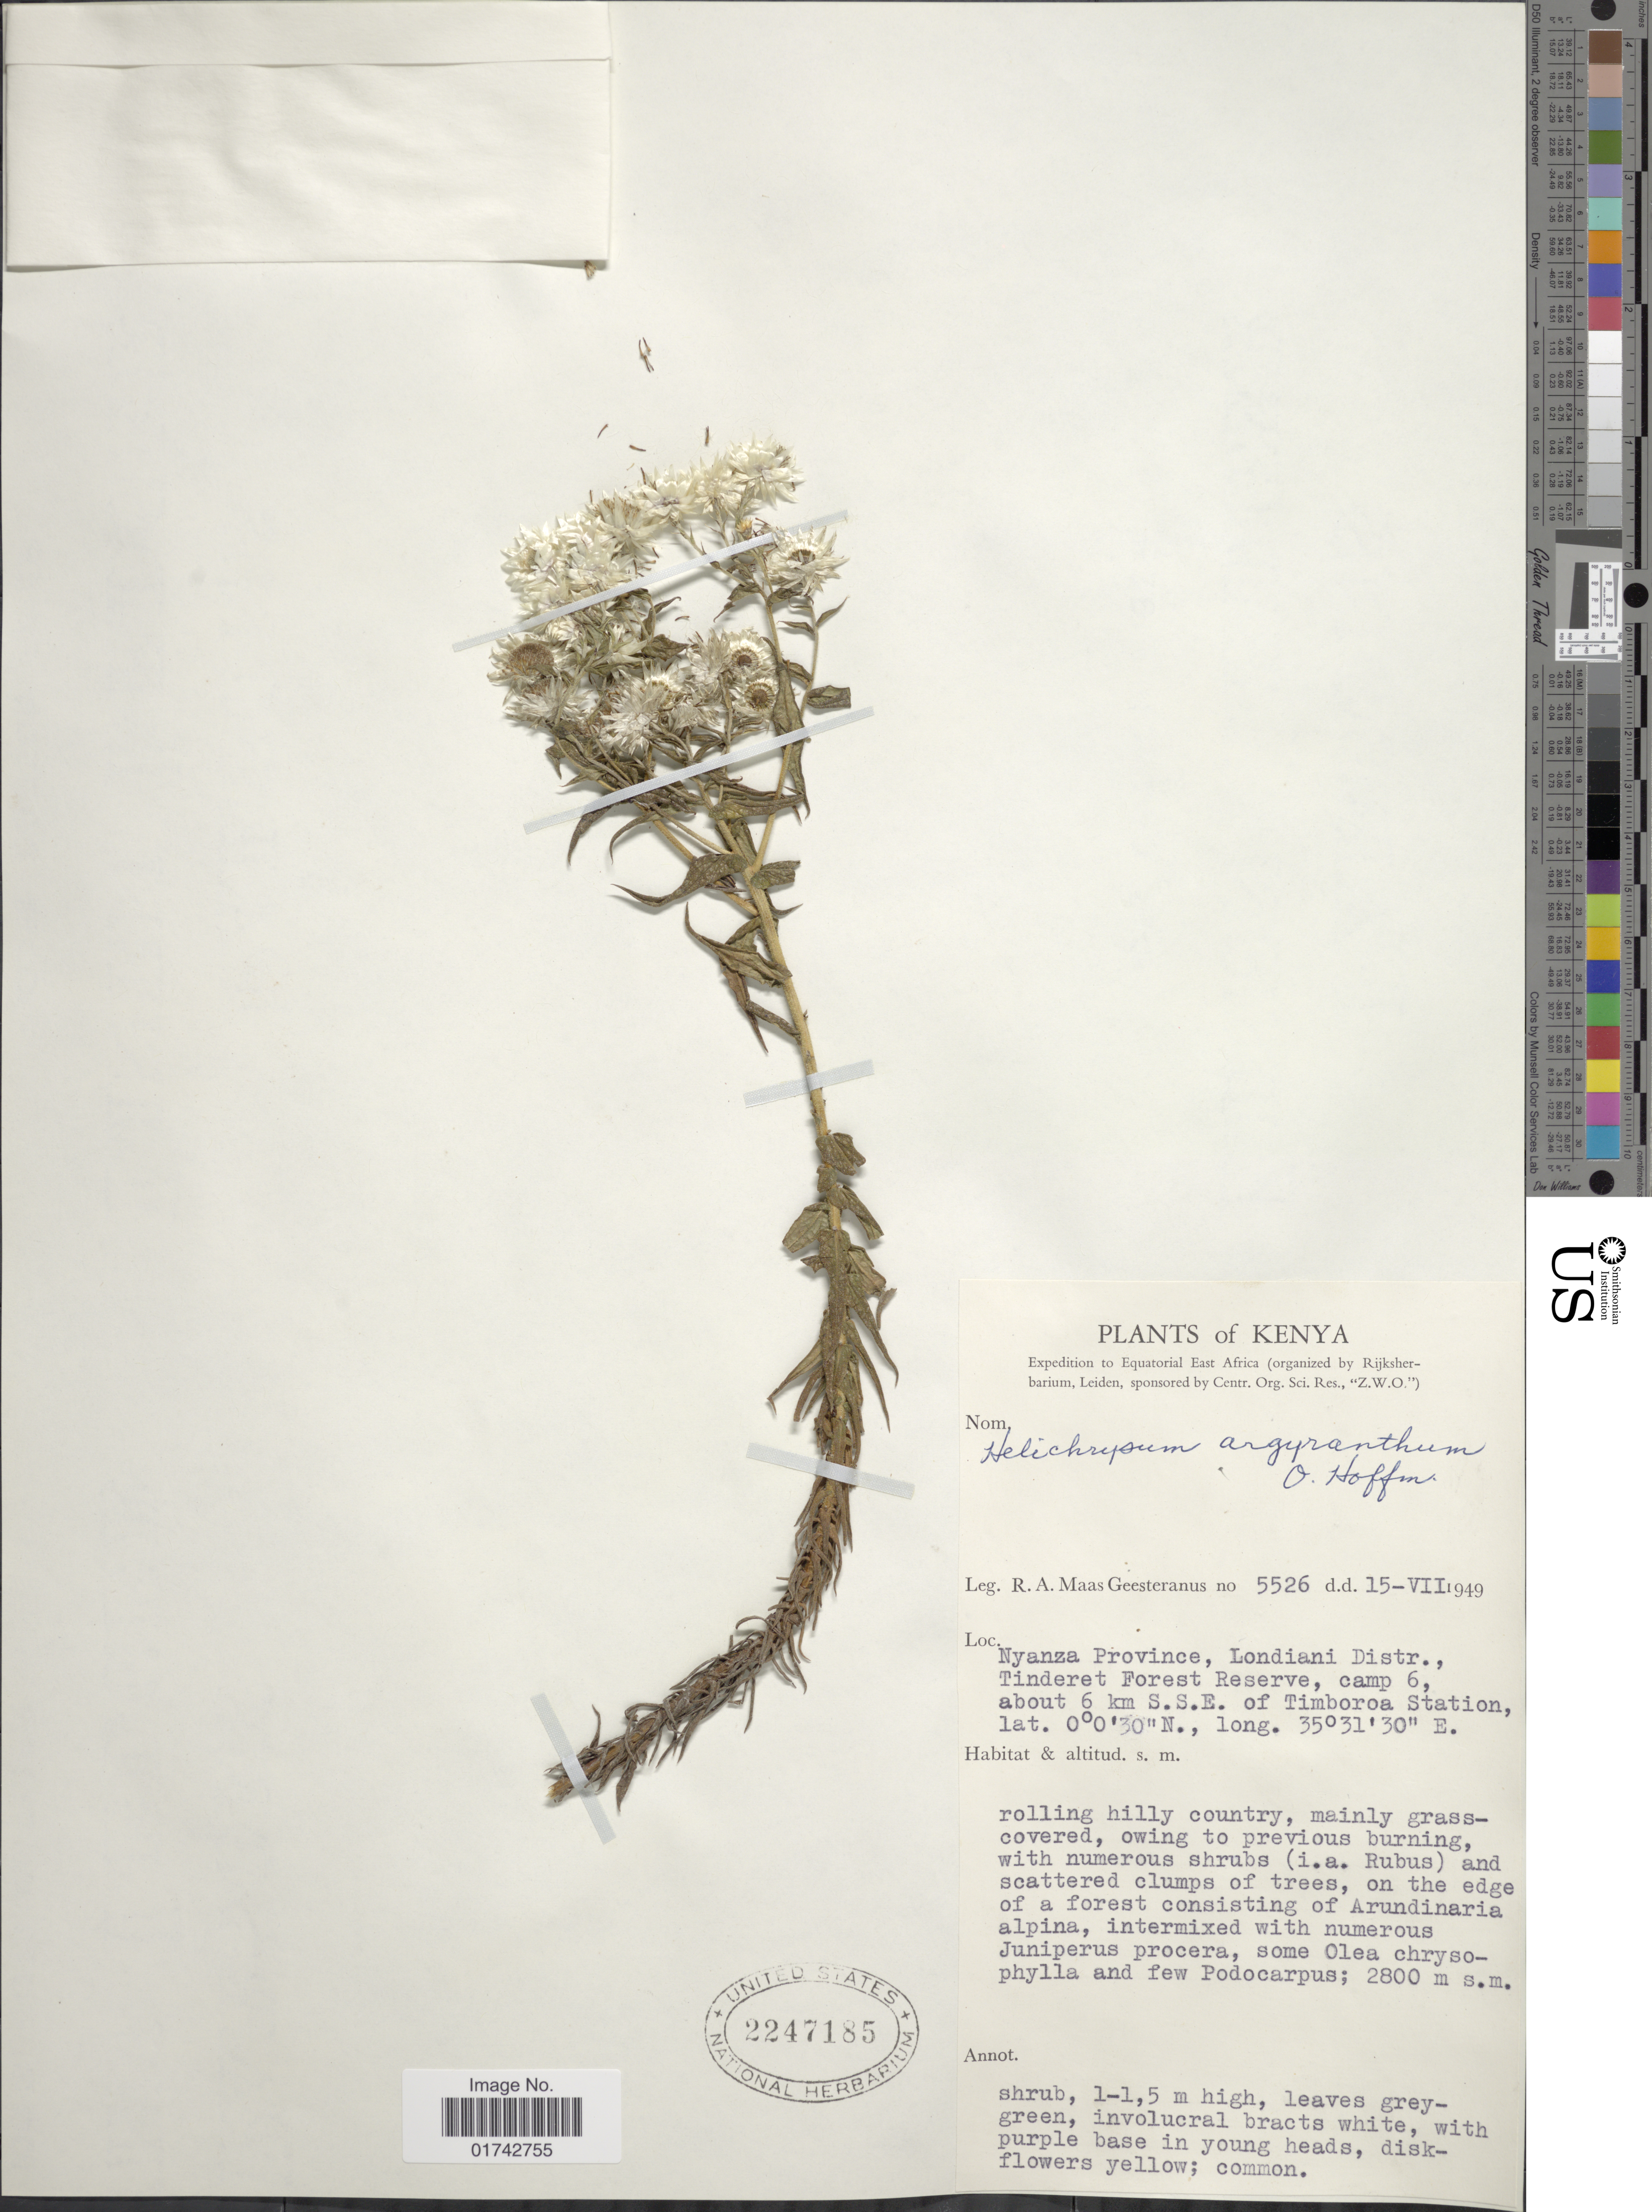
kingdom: Plantae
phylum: Tracheophyta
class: Magnoliopsida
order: Asterales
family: Asteraceae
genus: Helichrysum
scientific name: Helichrysum argyranthum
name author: O. Hoffm.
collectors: R. A. Maas Geesteranus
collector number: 5526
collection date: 1949-07-15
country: Kenya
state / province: Kericho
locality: Londiani Distr., Tinderet Forest Reserve, camp 6, about 6 km S. S. E. of Timboroa station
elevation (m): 2800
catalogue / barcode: US 2247185